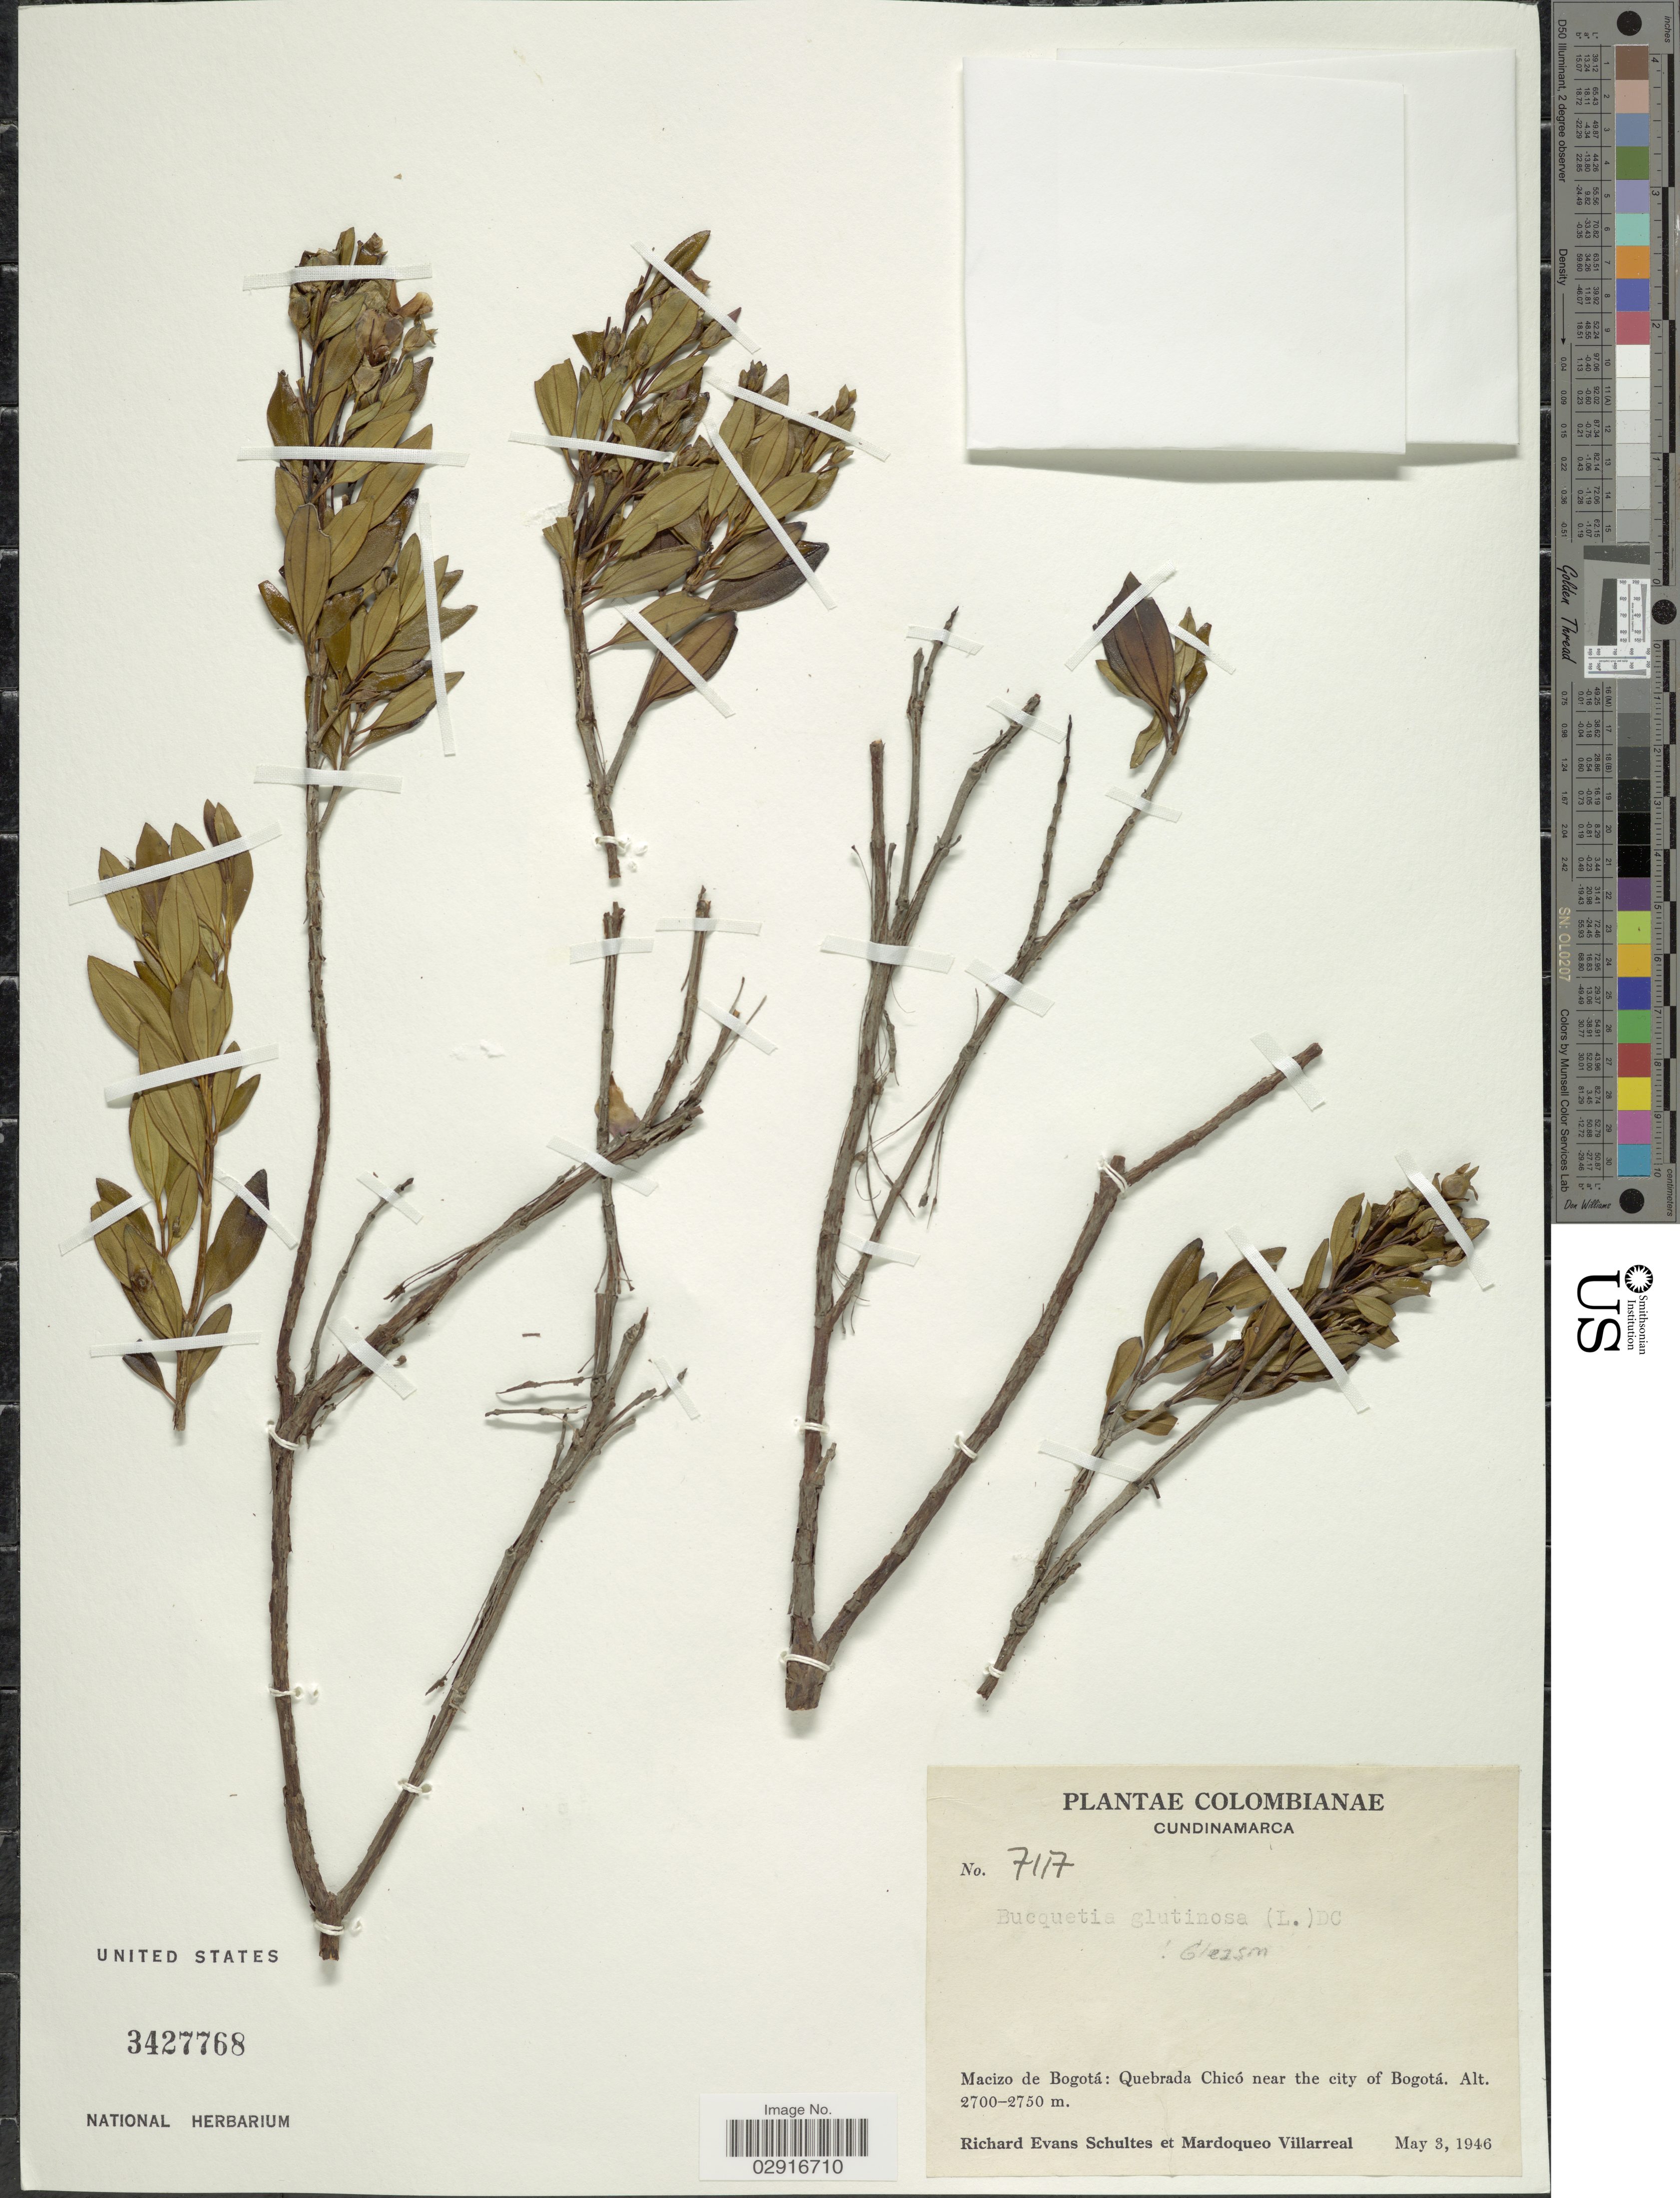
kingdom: Plantae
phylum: Tracheophyta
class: Magnoliopsida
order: Myrtales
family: Melastomataceae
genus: Bucquetia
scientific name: Bucquetia glutinosa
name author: DC.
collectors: R. E. Schultes & M. Villarreal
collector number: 7117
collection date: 1946-05-03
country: Colombia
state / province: Cundinamarca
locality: Macizo de Bogotá: Quebrada Chicó near the city of Bogotá.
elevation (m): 2700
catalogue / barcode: US 3427768